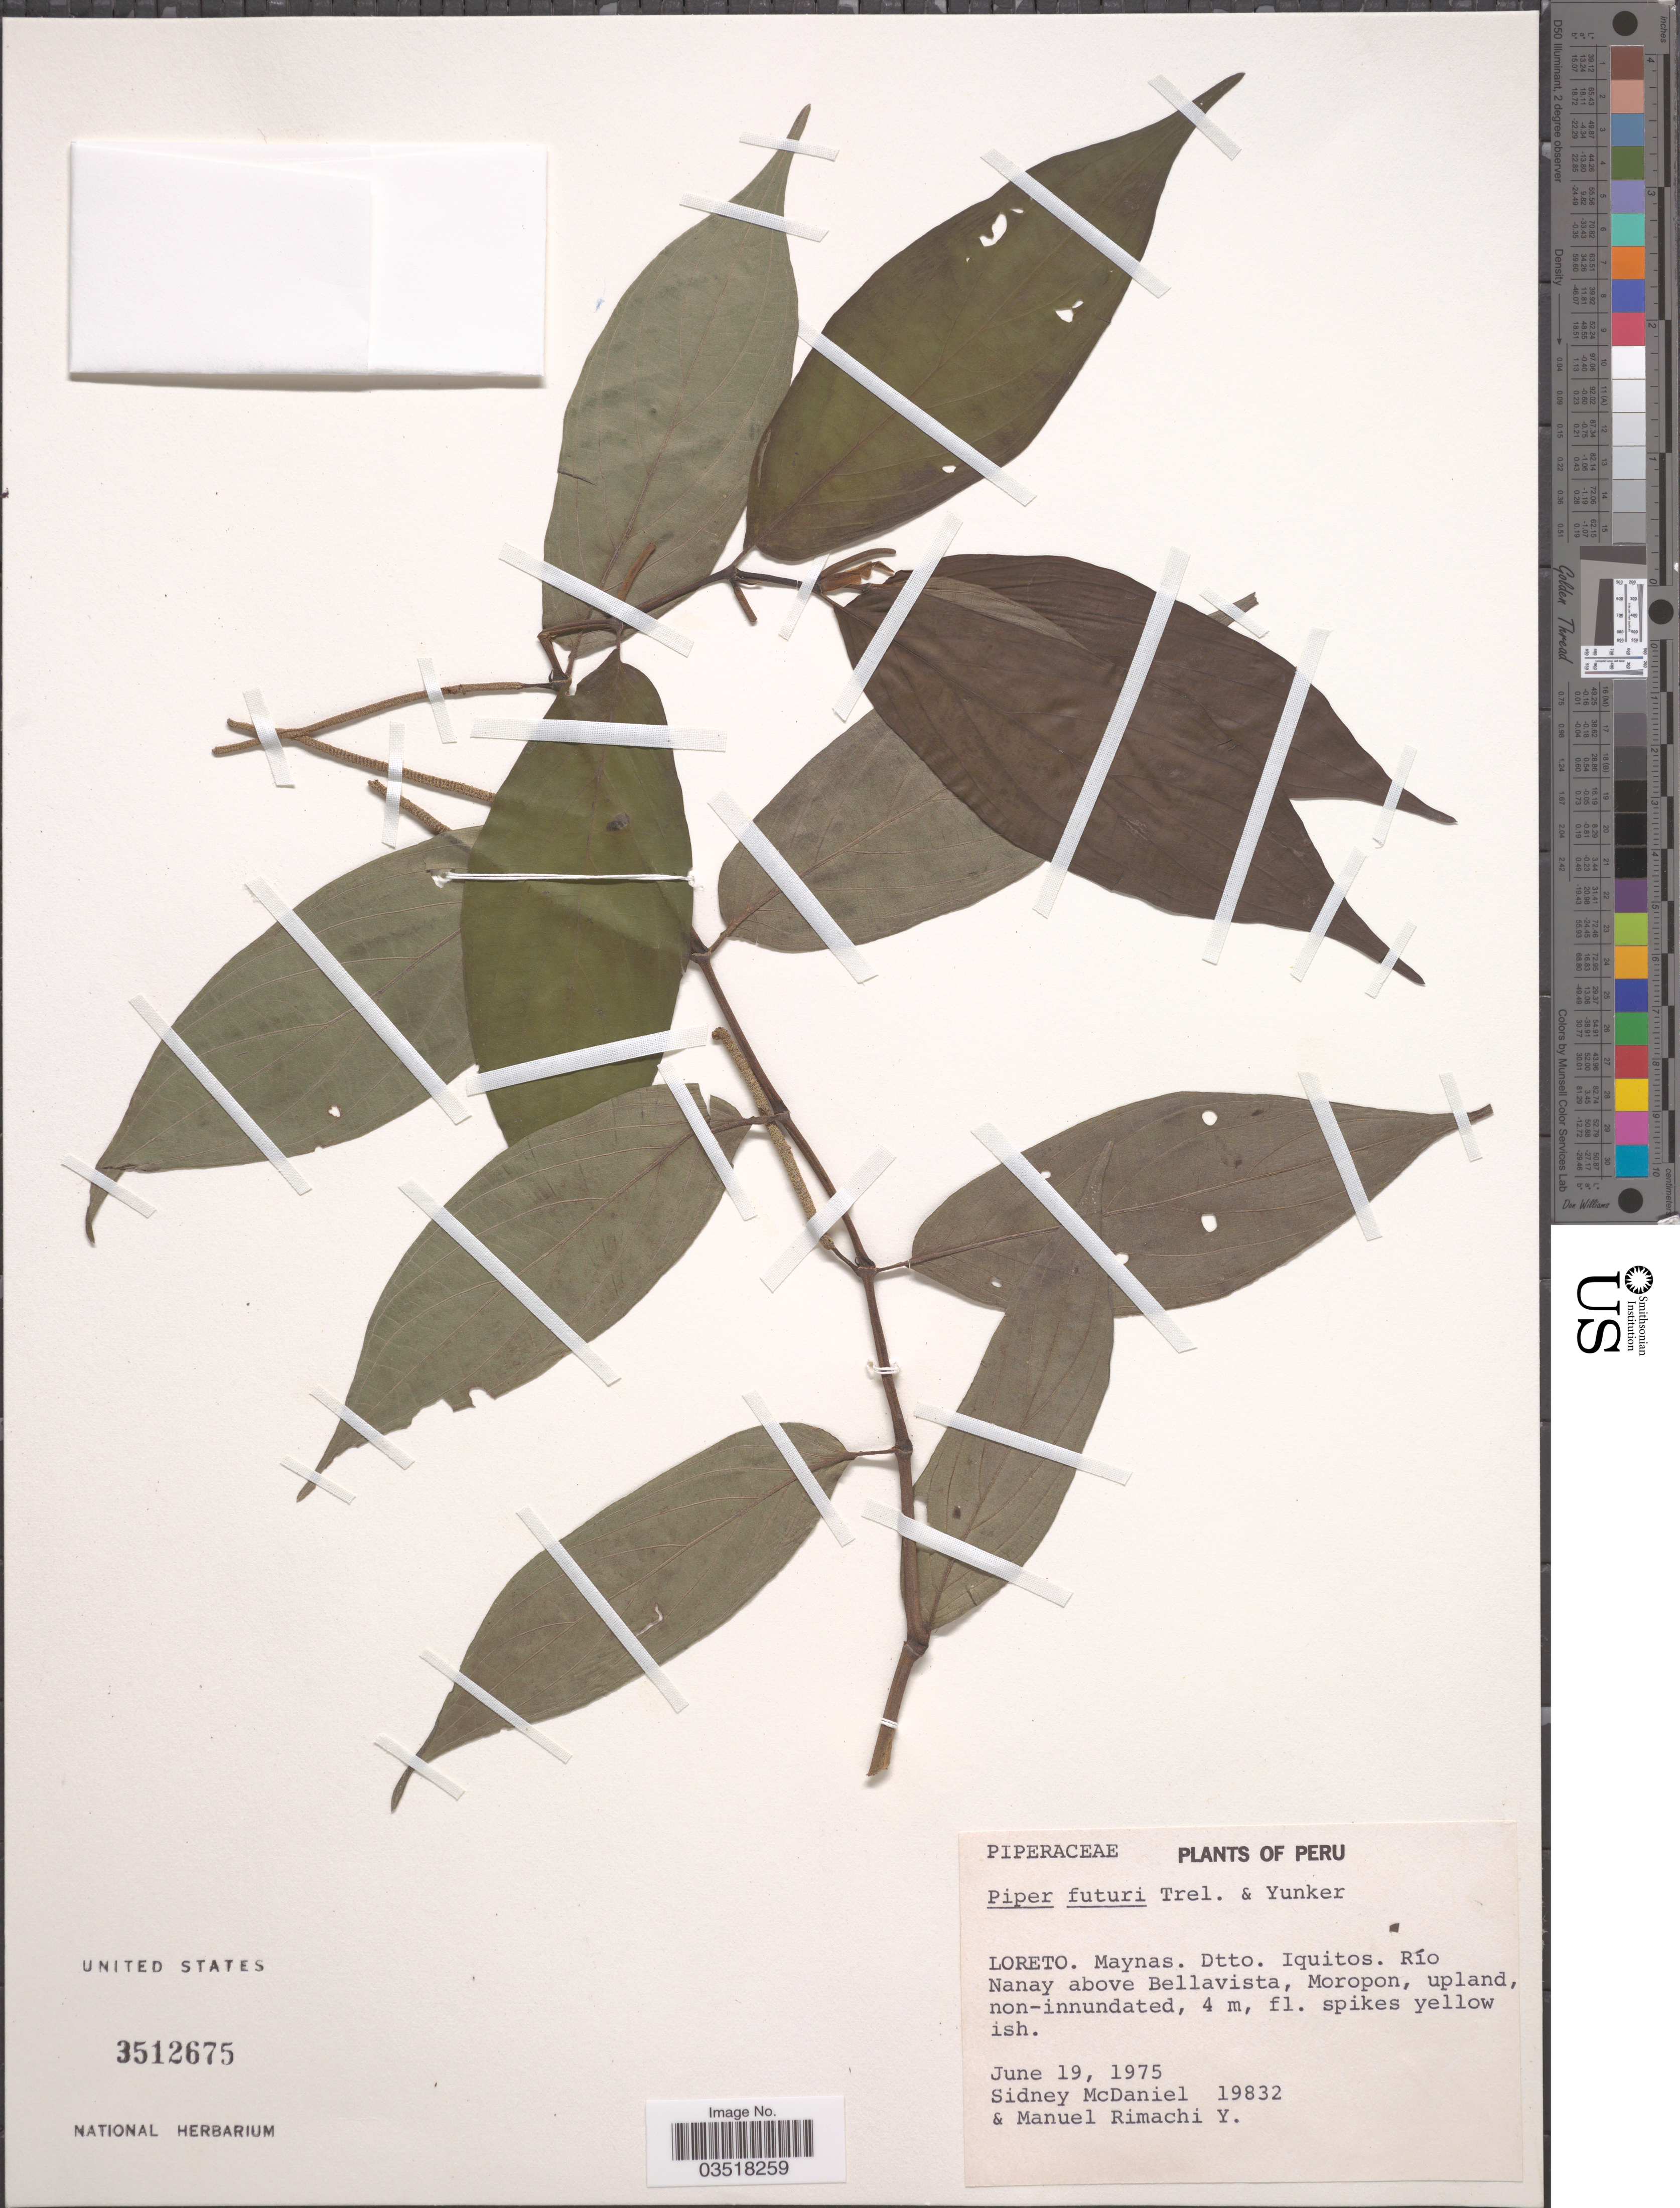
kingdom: Plantae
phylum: Tracheophyta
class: Magnoliopsida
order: Piperales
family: Piperaceae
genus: Piper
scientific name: Piper futuri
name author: Trel. & Yunck.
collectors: S. McDaniel & M. Rimachi Y.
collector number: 19832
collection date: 1975-06-19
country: Peru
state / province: Loreto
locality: Maynas. Dtto. Iquitos. Río Nanay above Bellavista, Moropon.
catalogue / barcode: US 3512675